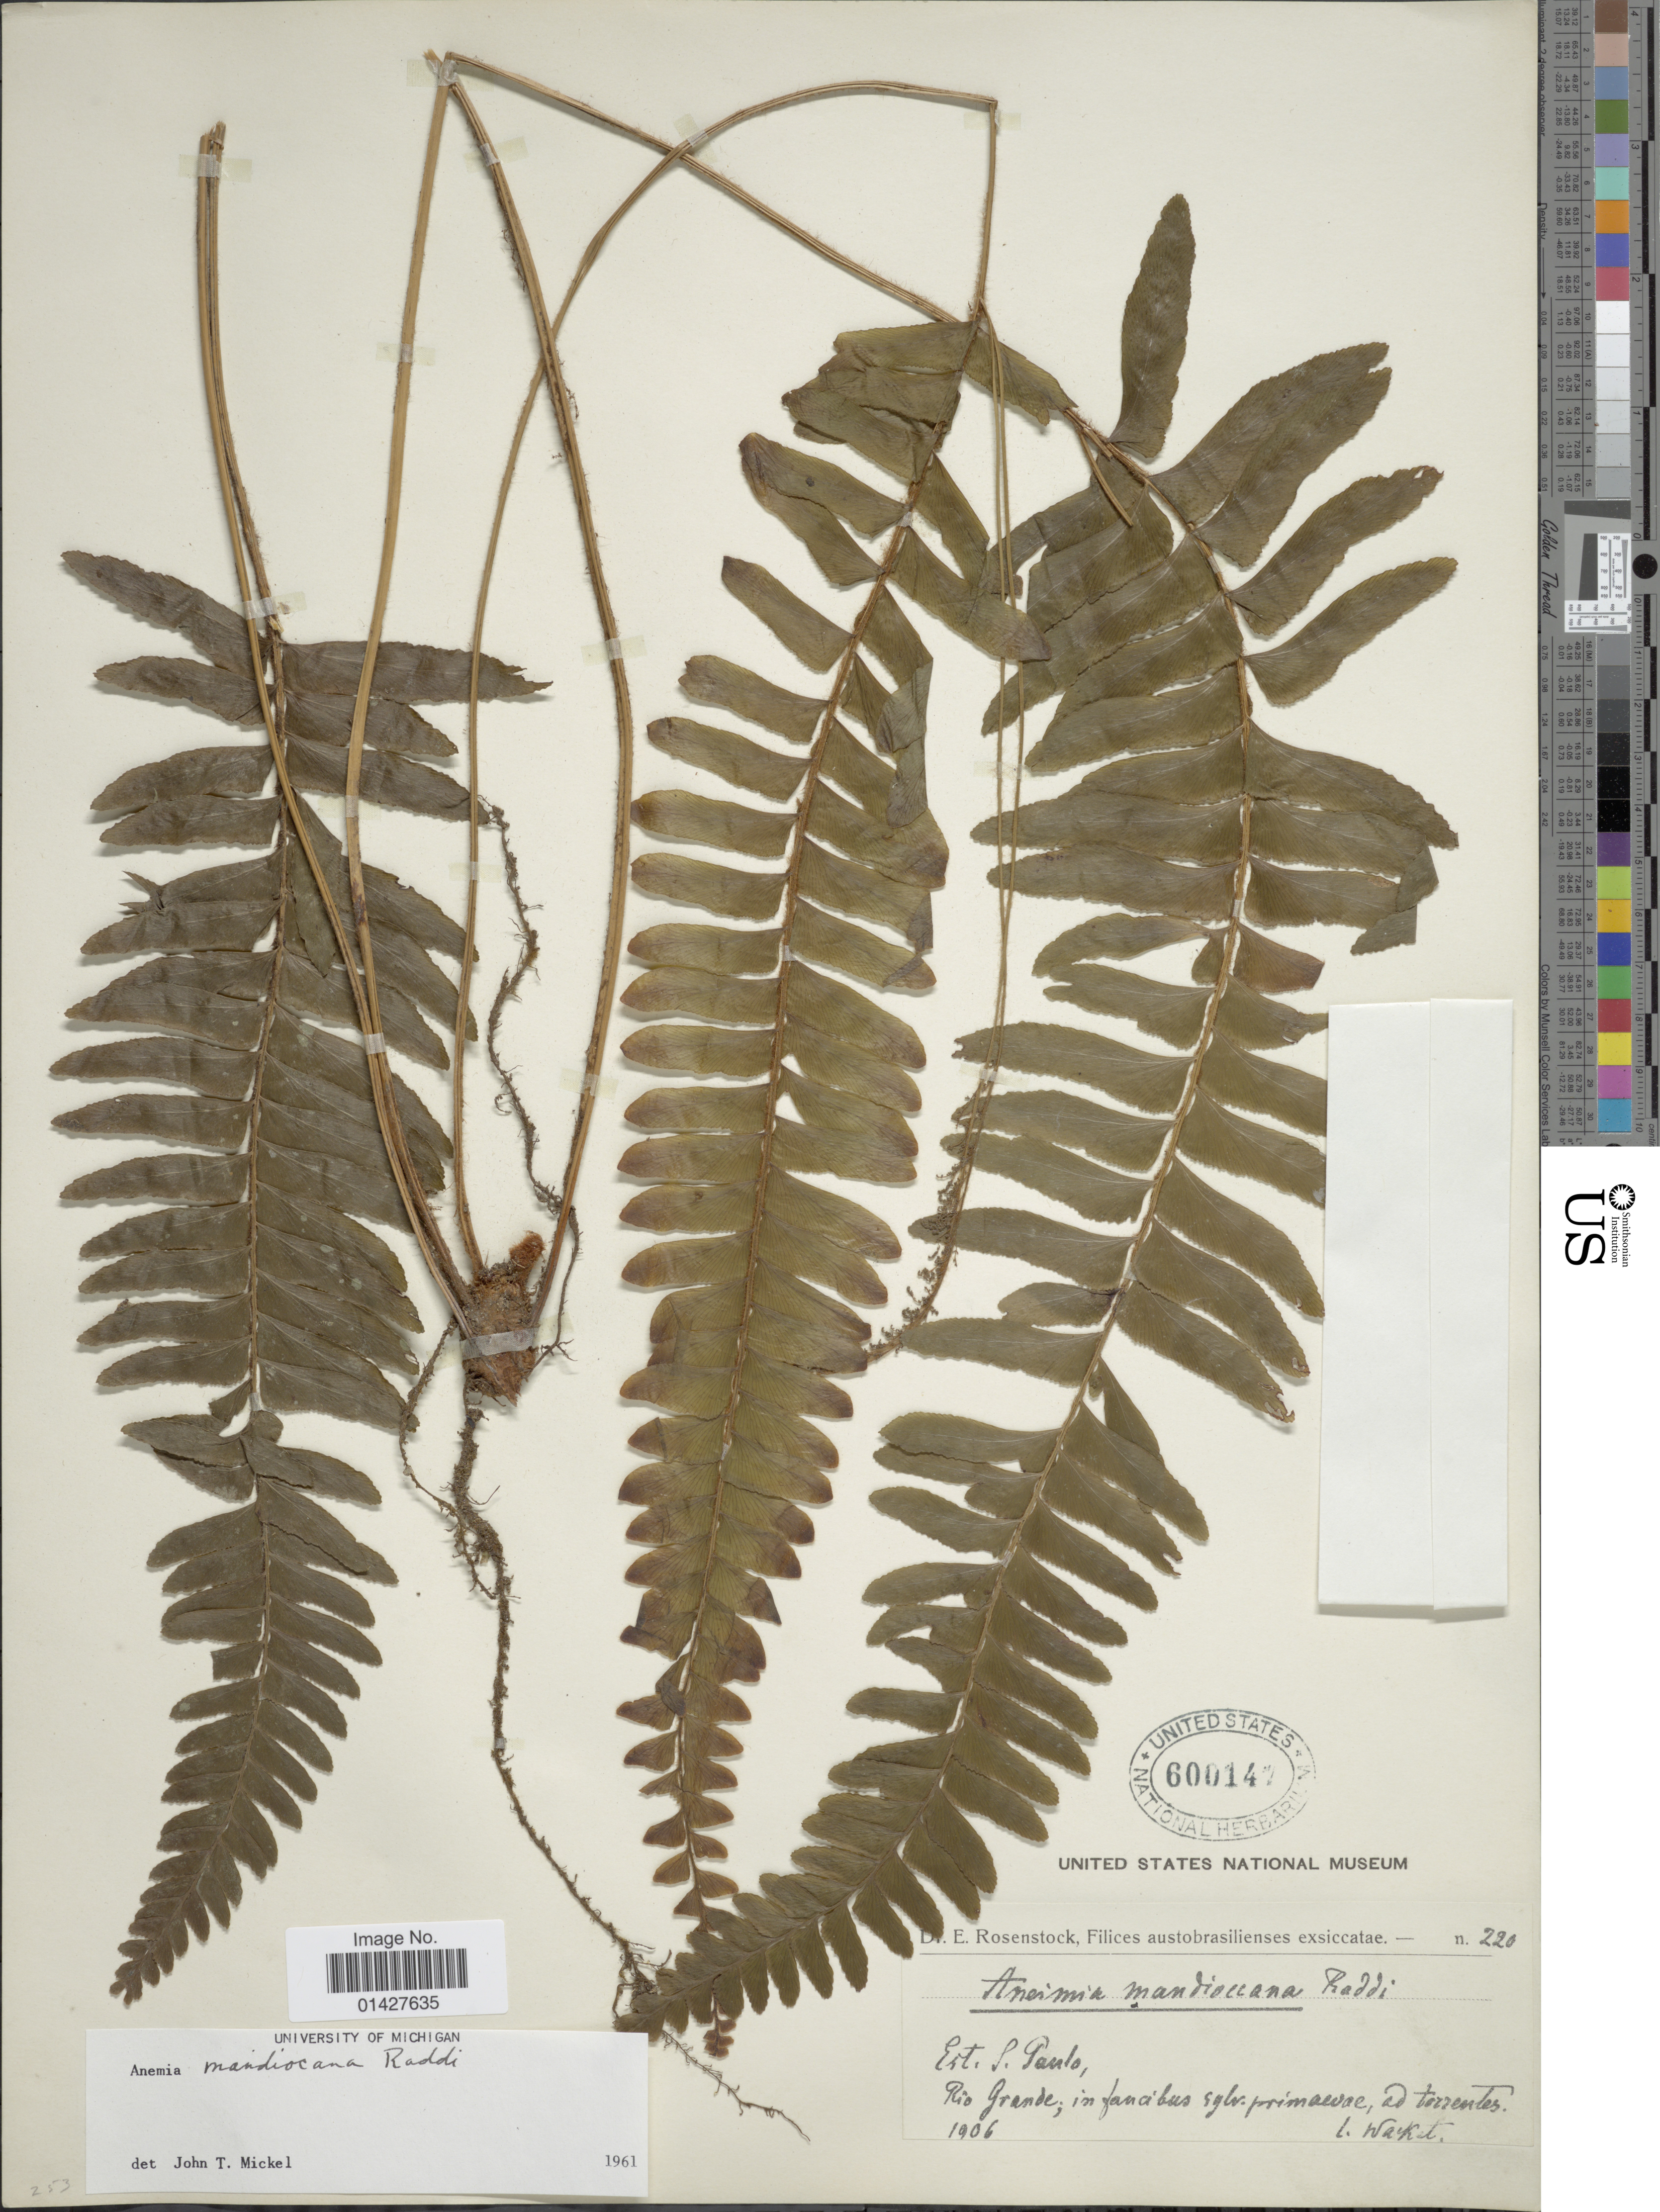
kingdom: Plantae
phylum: Tracheophyta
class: Polypodiopsida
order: Schizaeales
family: Anemiaceae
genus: Anemia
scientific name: Anemia mandioccana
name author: Raddi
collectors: M. Wacket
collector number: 220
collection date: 1906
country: Puerto Rico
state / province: Río Grande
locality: Est S Paulo; in fancibus [illegible text]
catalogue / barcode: US 600147